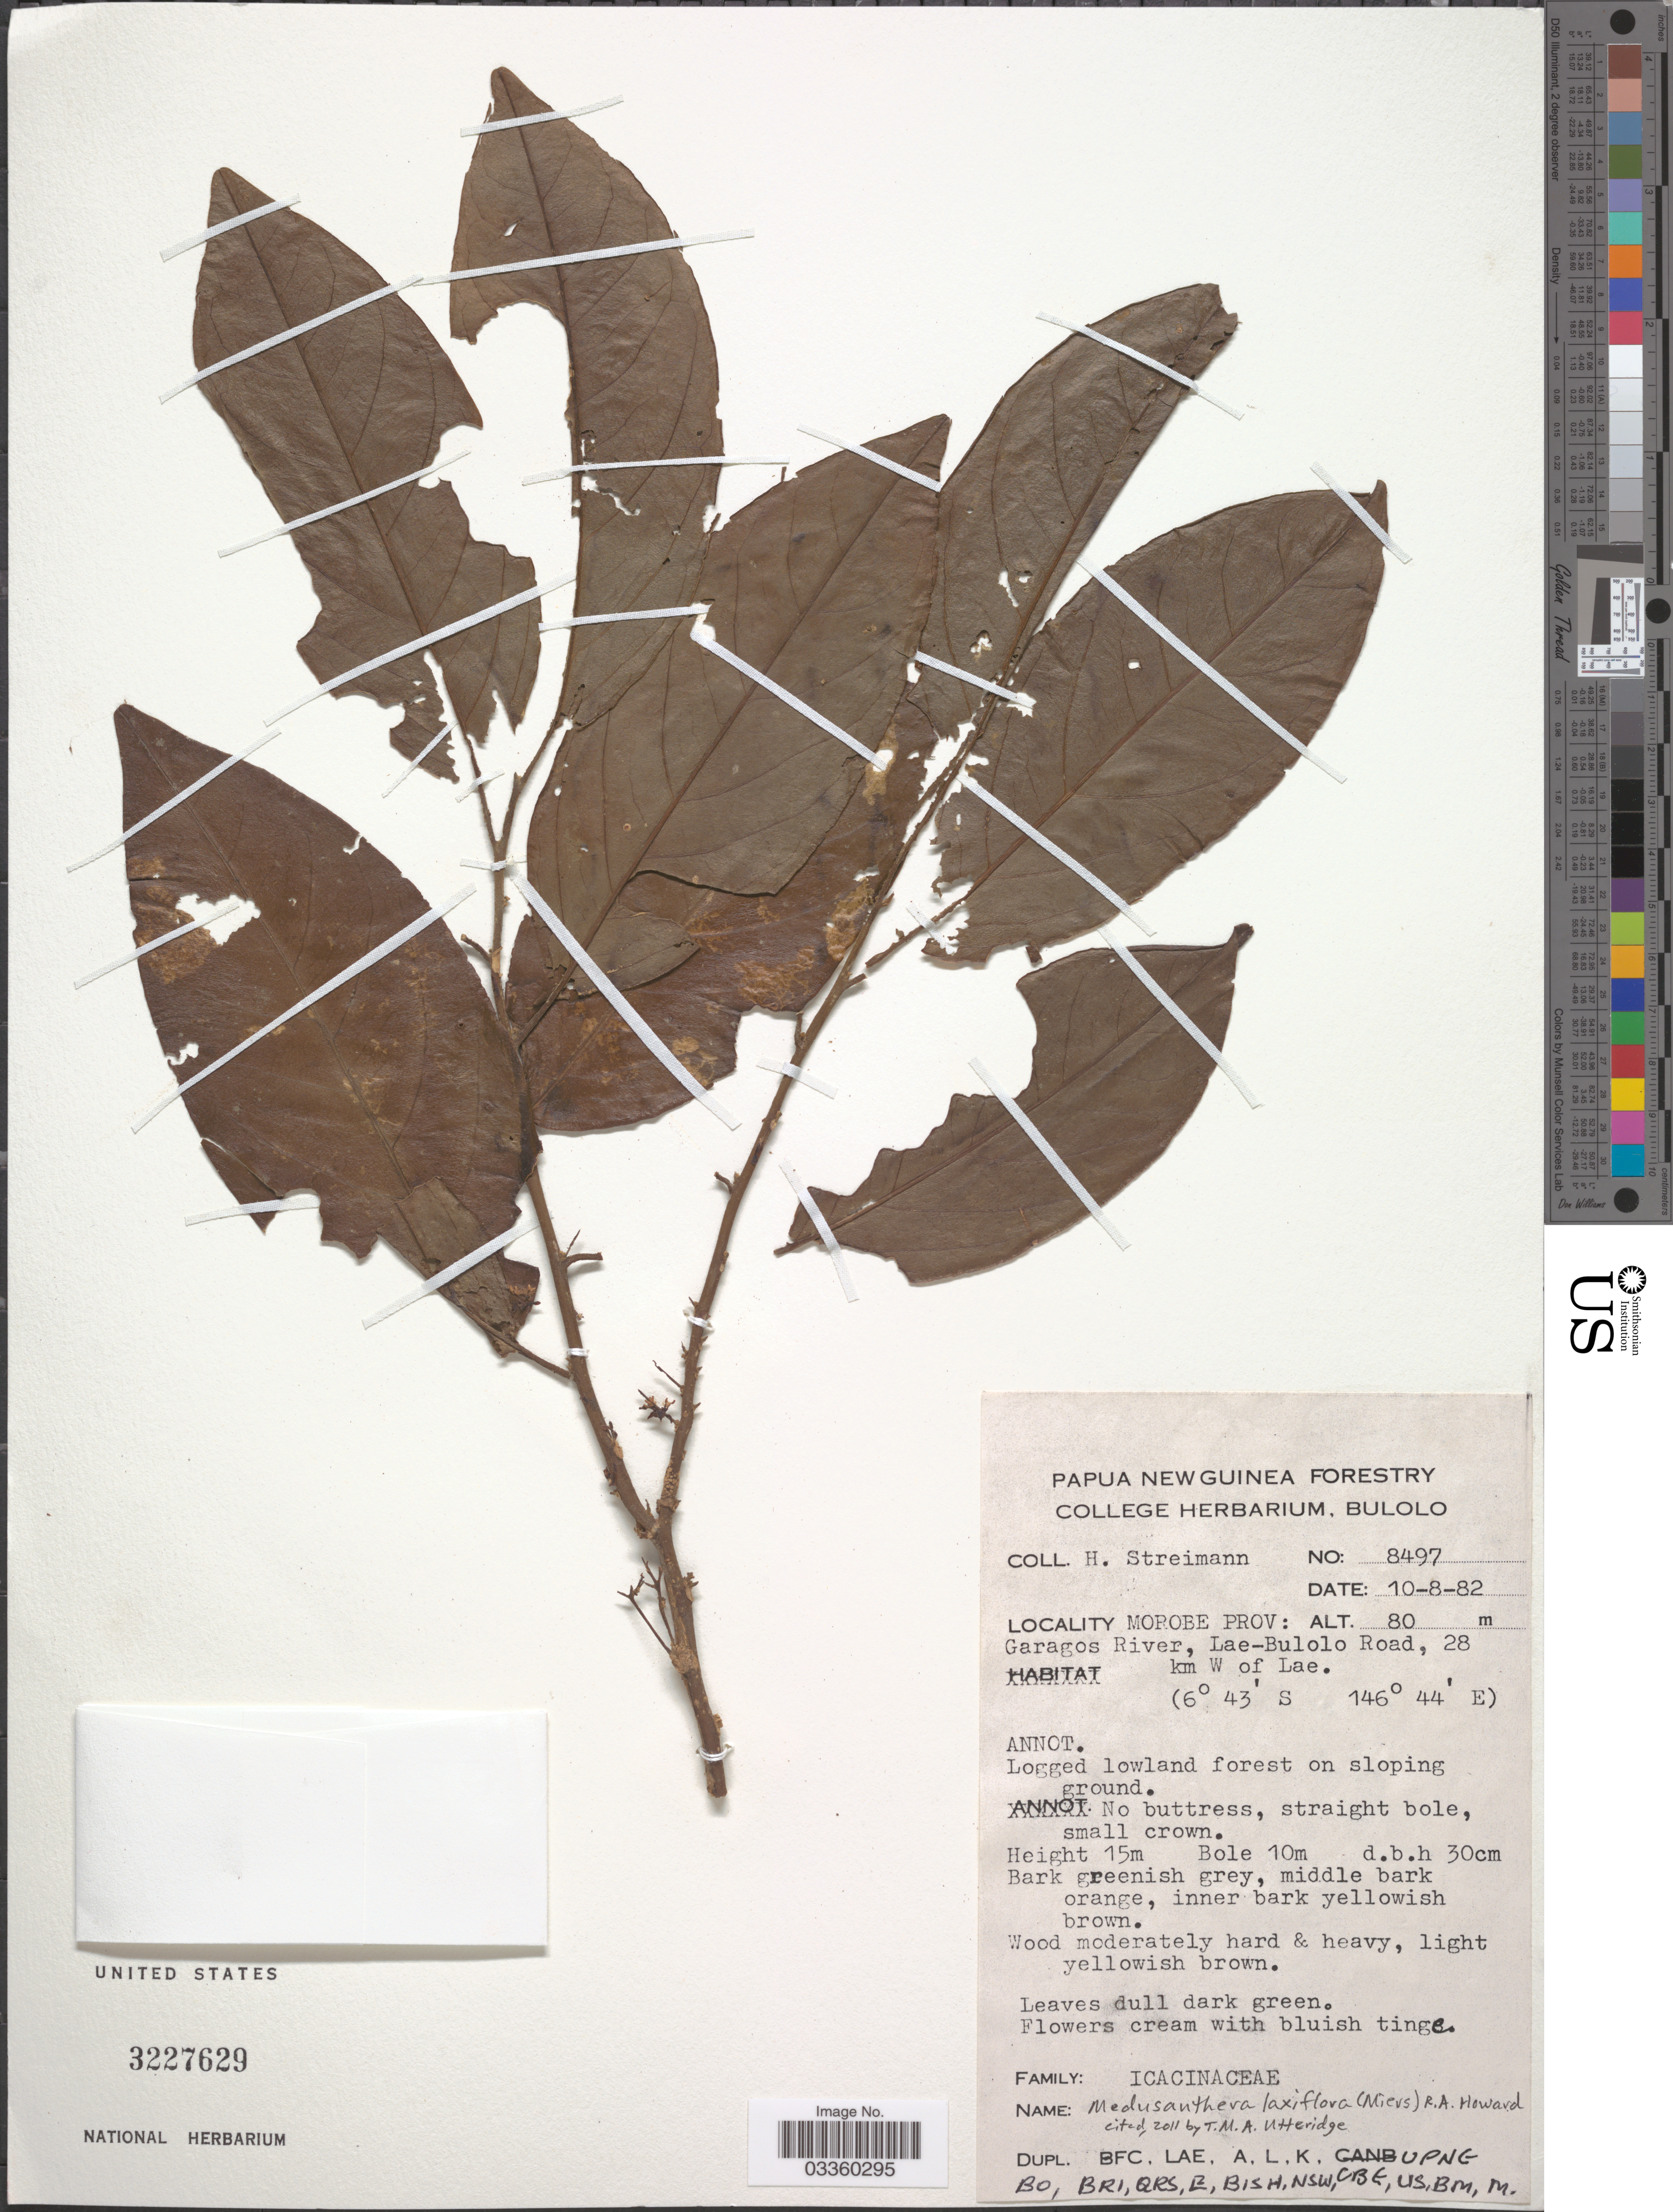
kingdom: Plantae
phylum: Tracheophyta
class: Magnoliopsida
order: Cardiopteridales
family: Stemonuraceae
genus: Medusanthera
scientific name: Medusanthera laxiflora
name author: (Miers) R.A. Howard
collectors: H. Streimann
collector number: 8497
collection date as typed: Transcribed d/m/y: 10/8/82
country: Papua New Guinea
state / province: Morobe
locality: Garagos River, Lae-Bulolo Road, 28 km W of Lae.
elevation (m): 80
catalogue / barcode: US 3227629